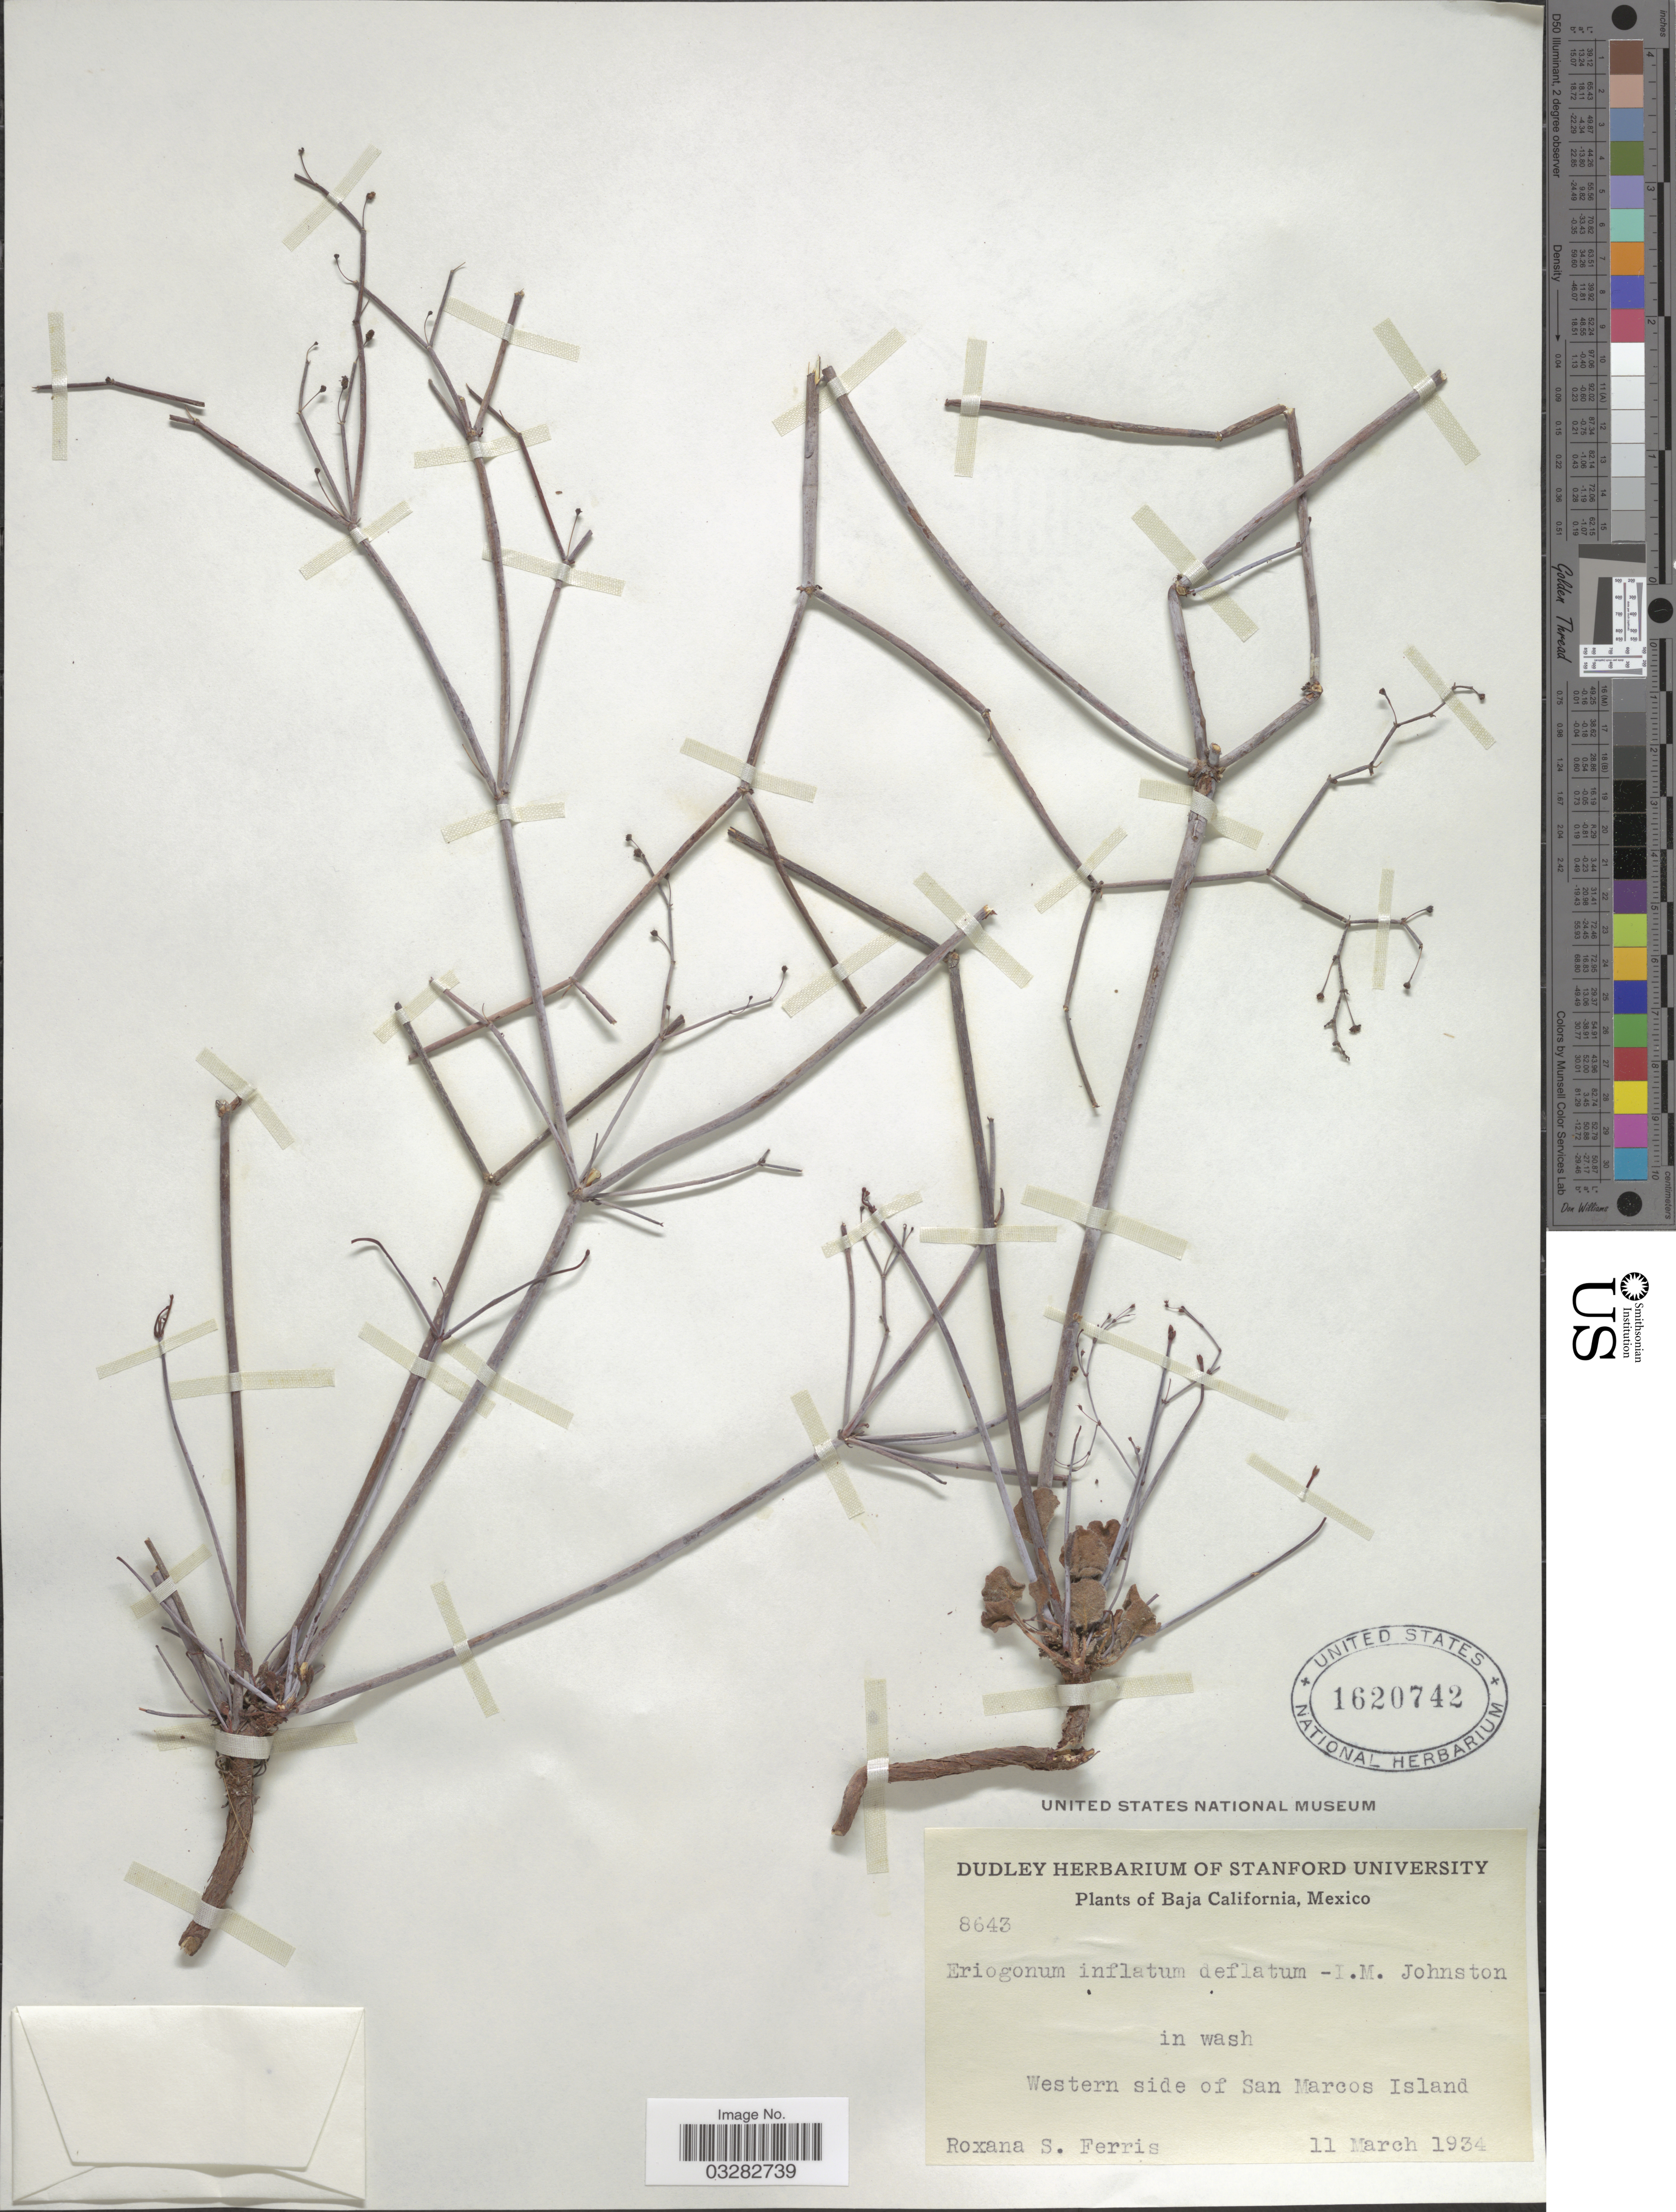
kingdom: Plantae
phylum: Tracheophyta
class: Magnoliopsida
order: Caryophyllales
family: Polygonaceae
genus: Eriogonum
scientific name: Eriogonum inflatum var. deflatum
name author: I.M. Johnst.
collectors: R. S. Ferris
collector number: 8643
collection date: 1934-03-11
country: Mexico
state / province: Baja California Sur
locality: Western side of San Marcos Island.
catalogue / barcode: US 1620742